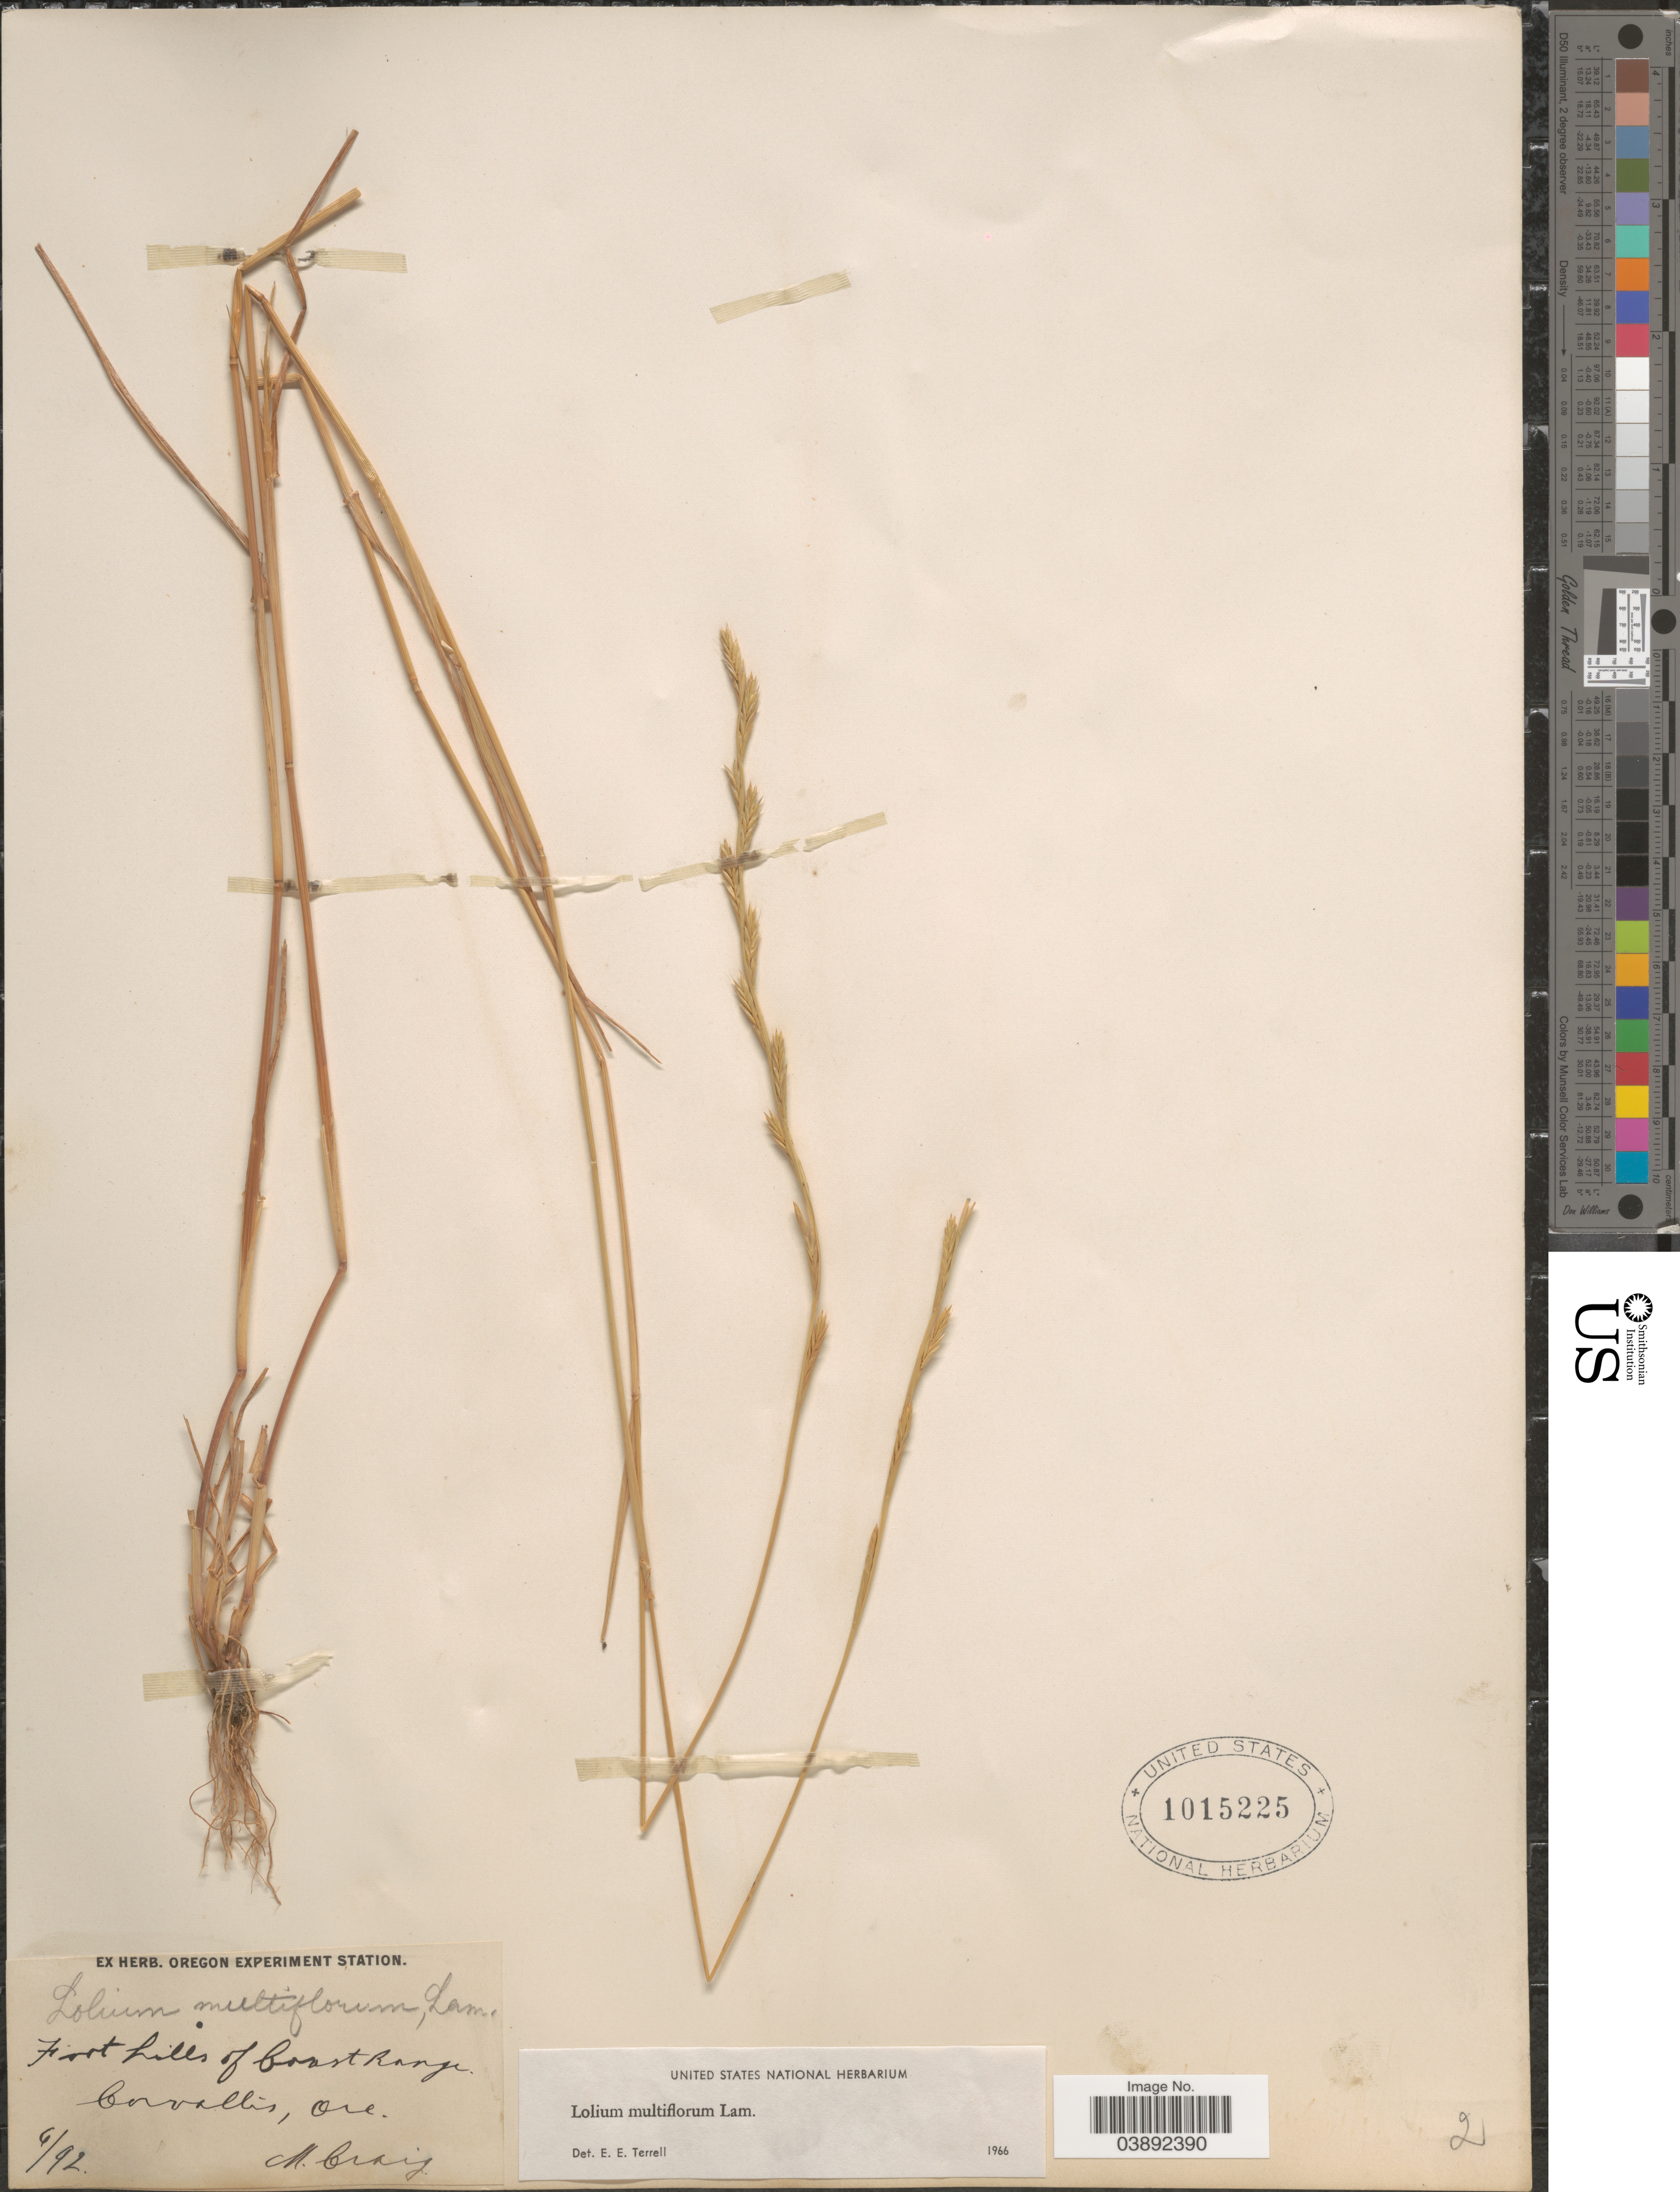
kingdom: Plantae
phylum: Tracheophyta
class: Liliopsida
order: Poales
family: Poaceae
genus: Lolium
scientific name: Lolium multiflorum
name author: Lam.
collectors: M. Craig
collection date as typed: Transcribed d/m/y: /6/92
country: United States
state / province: Oregon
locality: Foot hills of Coast Range. Corvallis.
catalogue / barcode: US 1015225